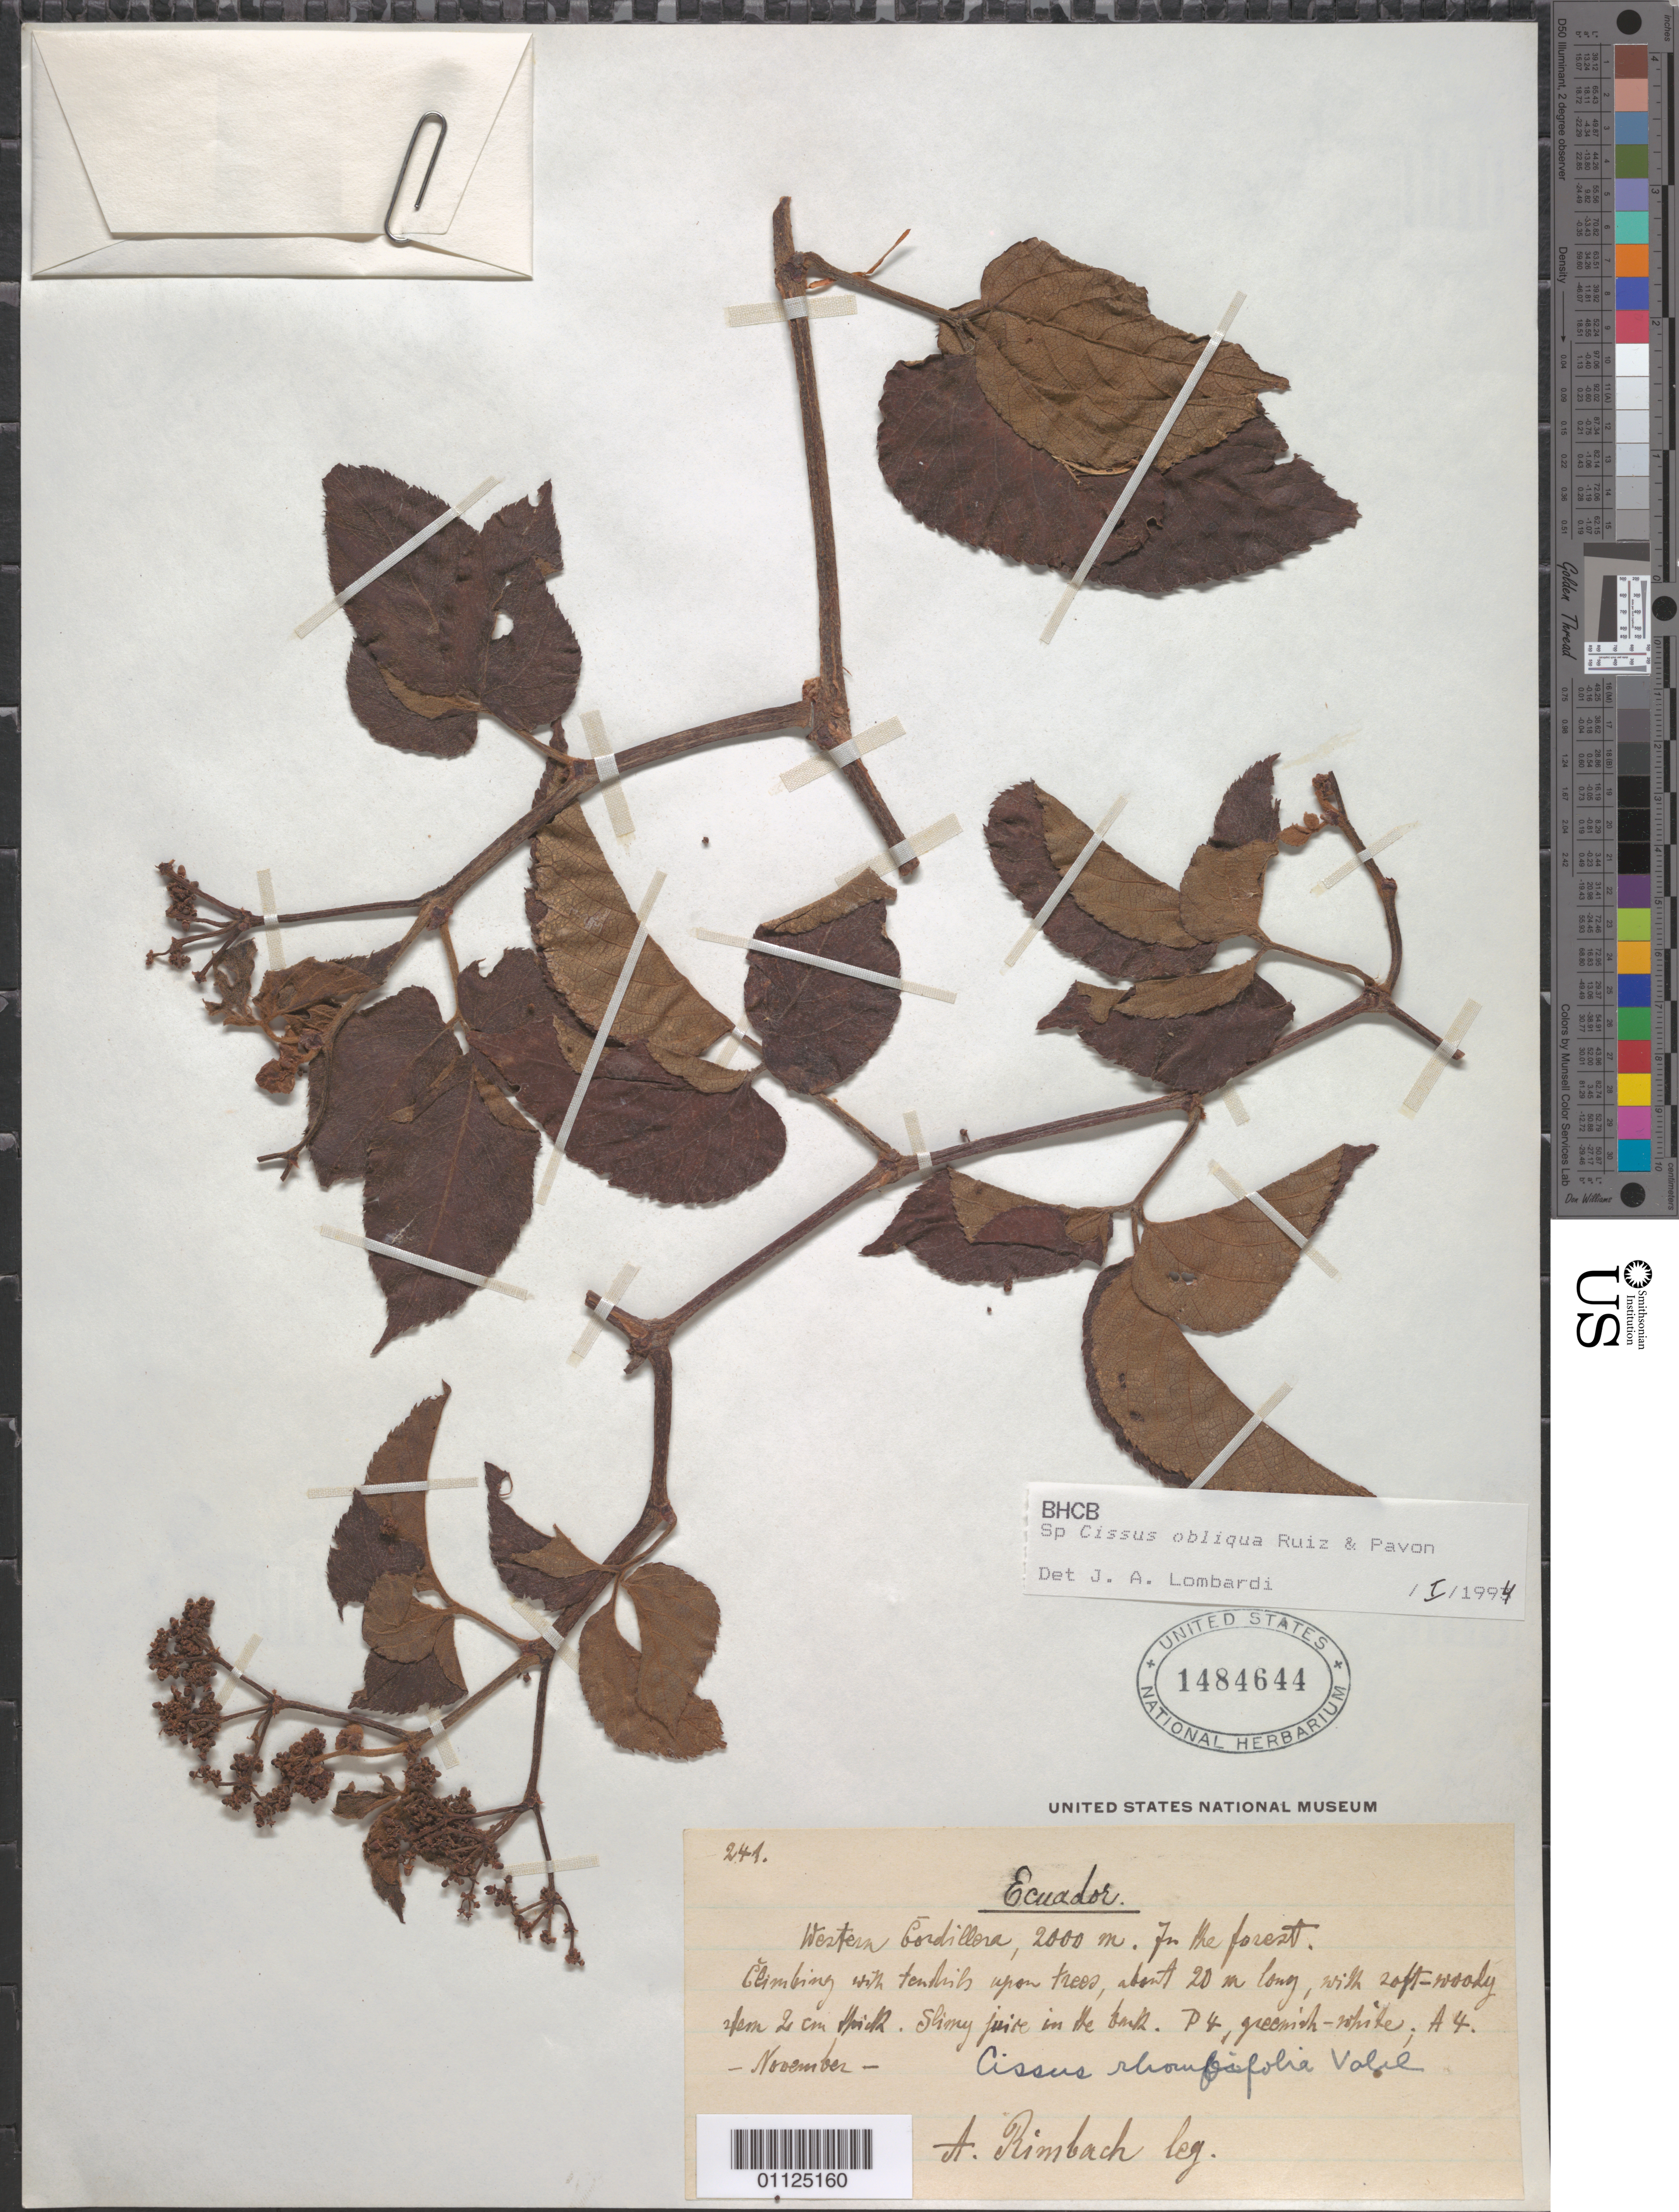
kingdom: Plantae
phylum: Tracheophyta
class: Magnoliopsida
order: Vitales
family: Vitaceae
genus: Cissus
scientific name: Cissus obliqua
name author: Ruiz & Pav.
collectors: A. Rimbach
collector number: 241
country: Ecuador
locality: W Cordillera.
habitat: Climbing upon trees.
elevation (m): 2000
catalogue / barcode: US 1484644